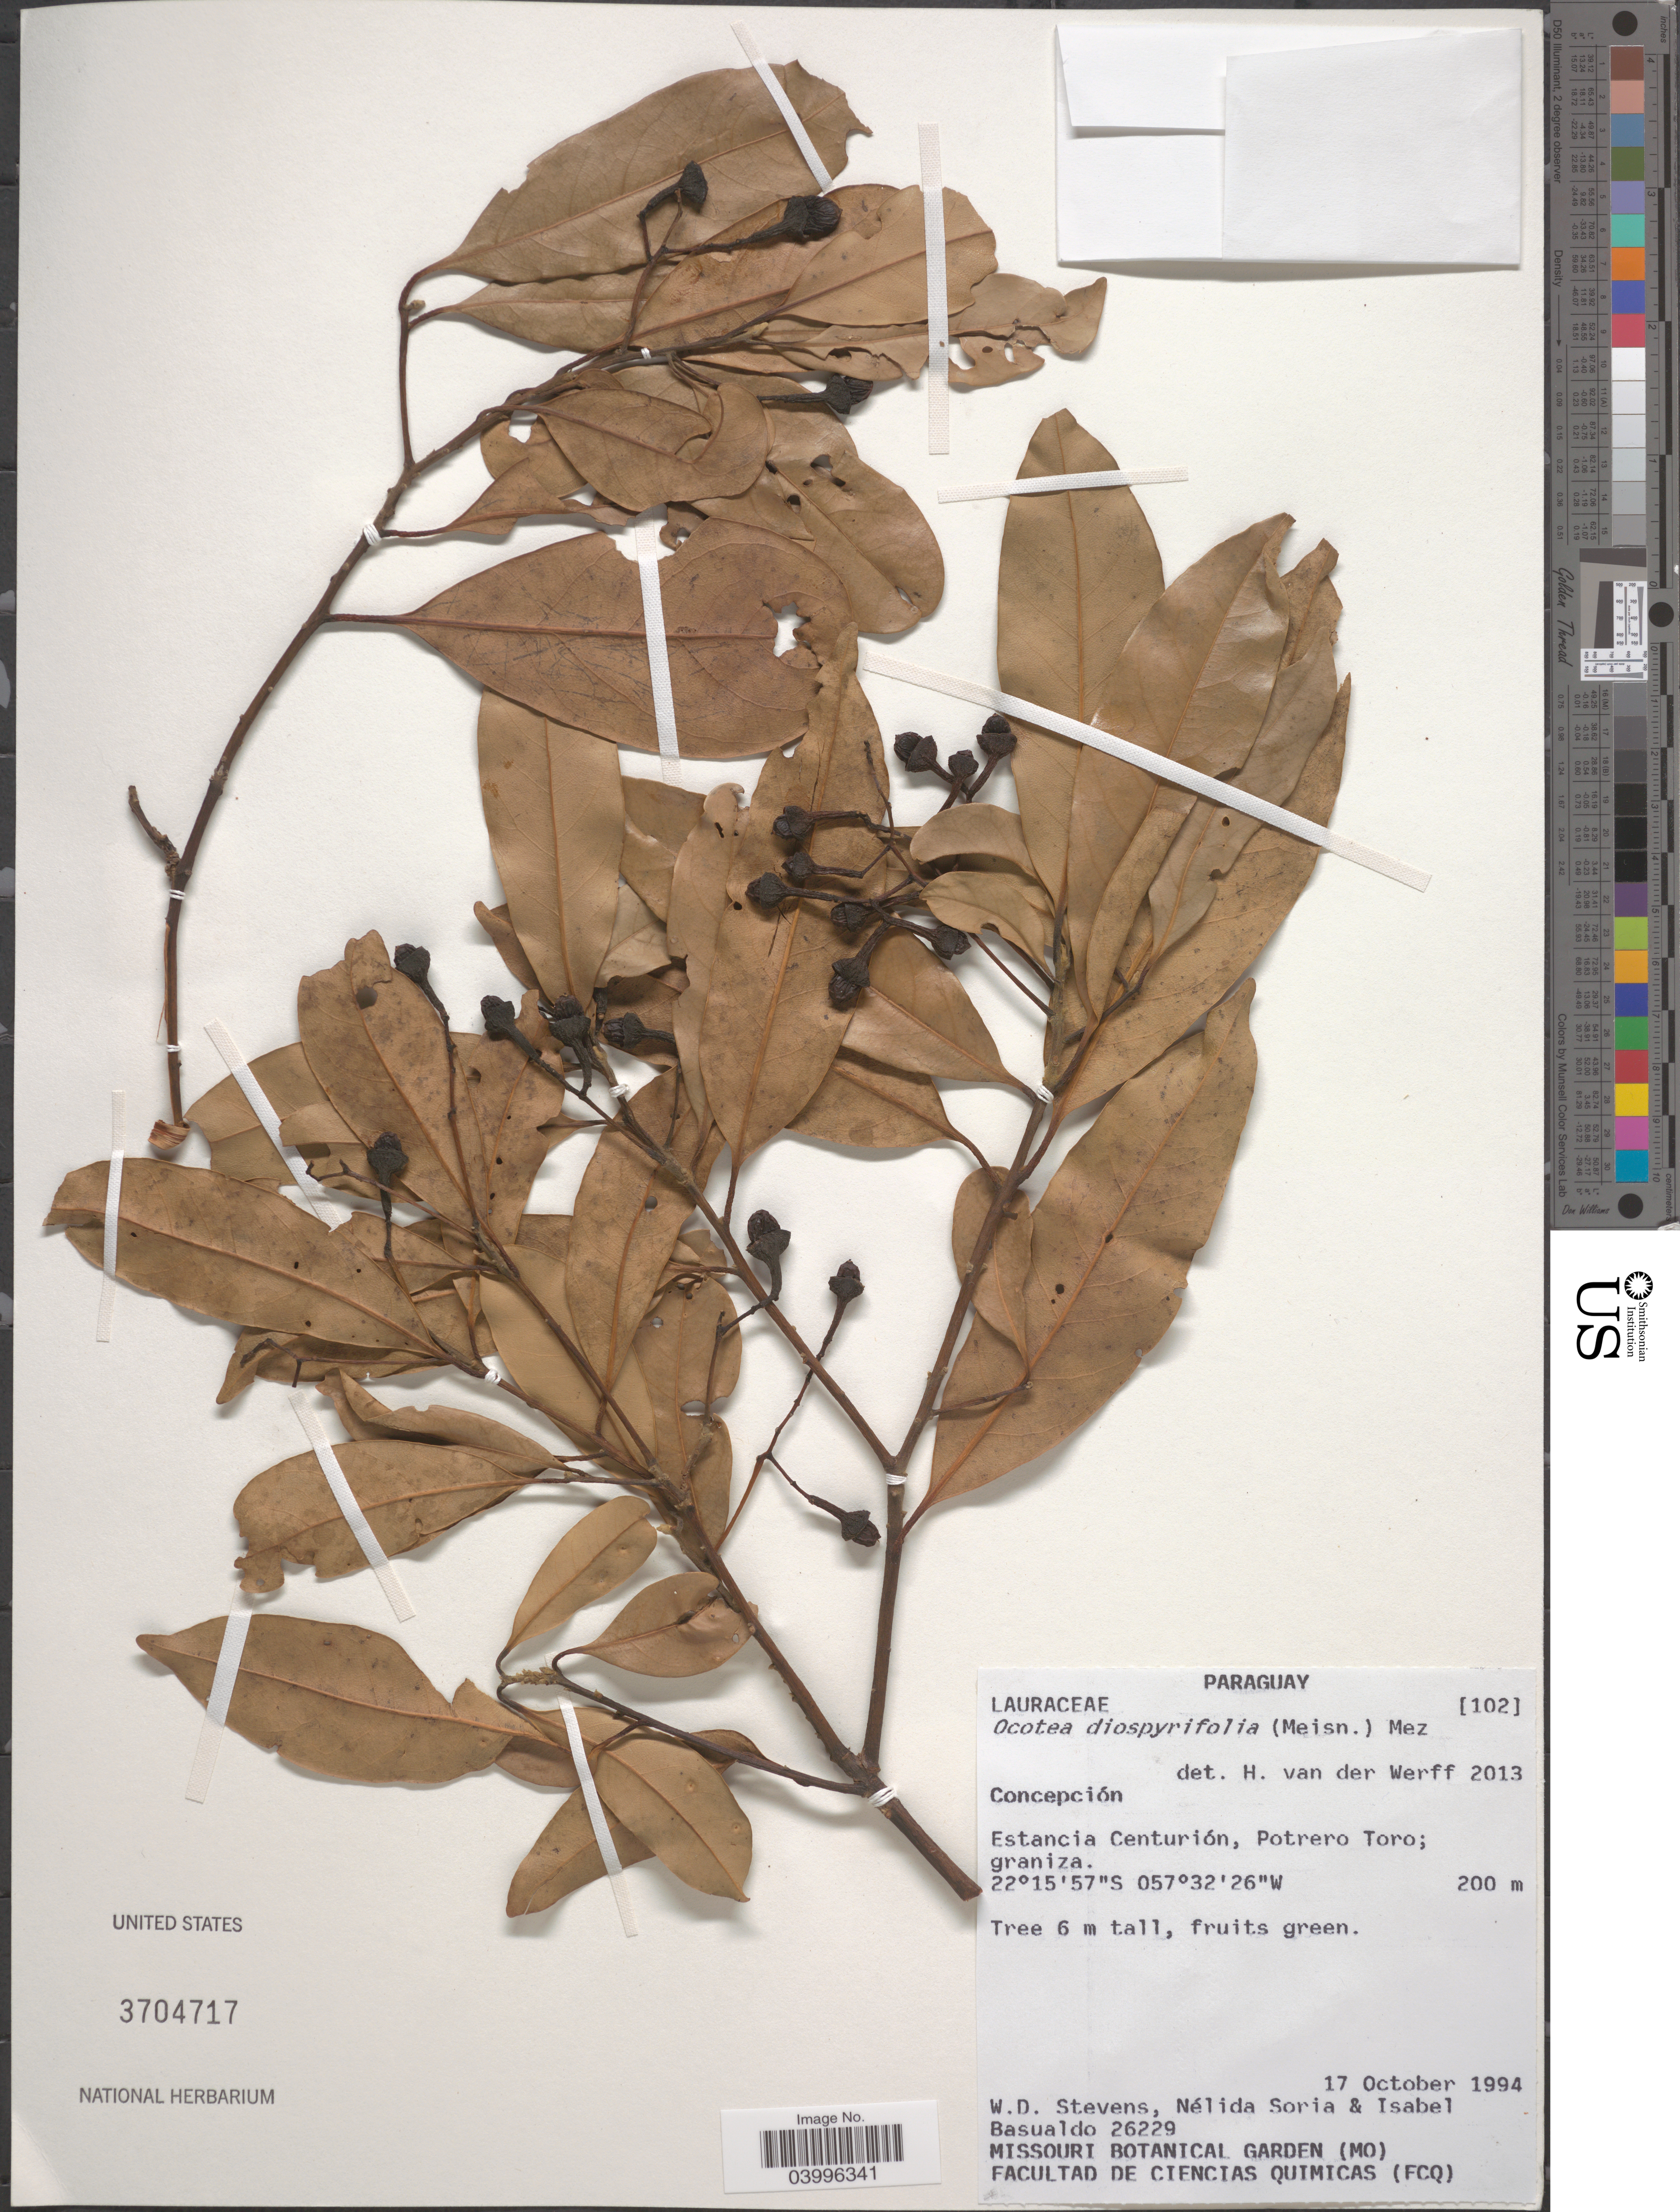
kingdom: Plantae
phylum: Tracheophyta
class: Magnoliopsida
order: Laurales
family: Lauraceae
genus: Ocotea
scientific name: Ocotea diospyrifolia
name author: (Meisn.) Mez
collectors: W. D. Stevens, N. Soria & I. Basualdo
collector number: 26229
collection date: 1994-10-17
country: Paraguay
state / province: Concepcion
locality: Estancia Centurión, Potrero Toro; graniza.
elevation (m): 200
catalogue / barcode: US 3704717